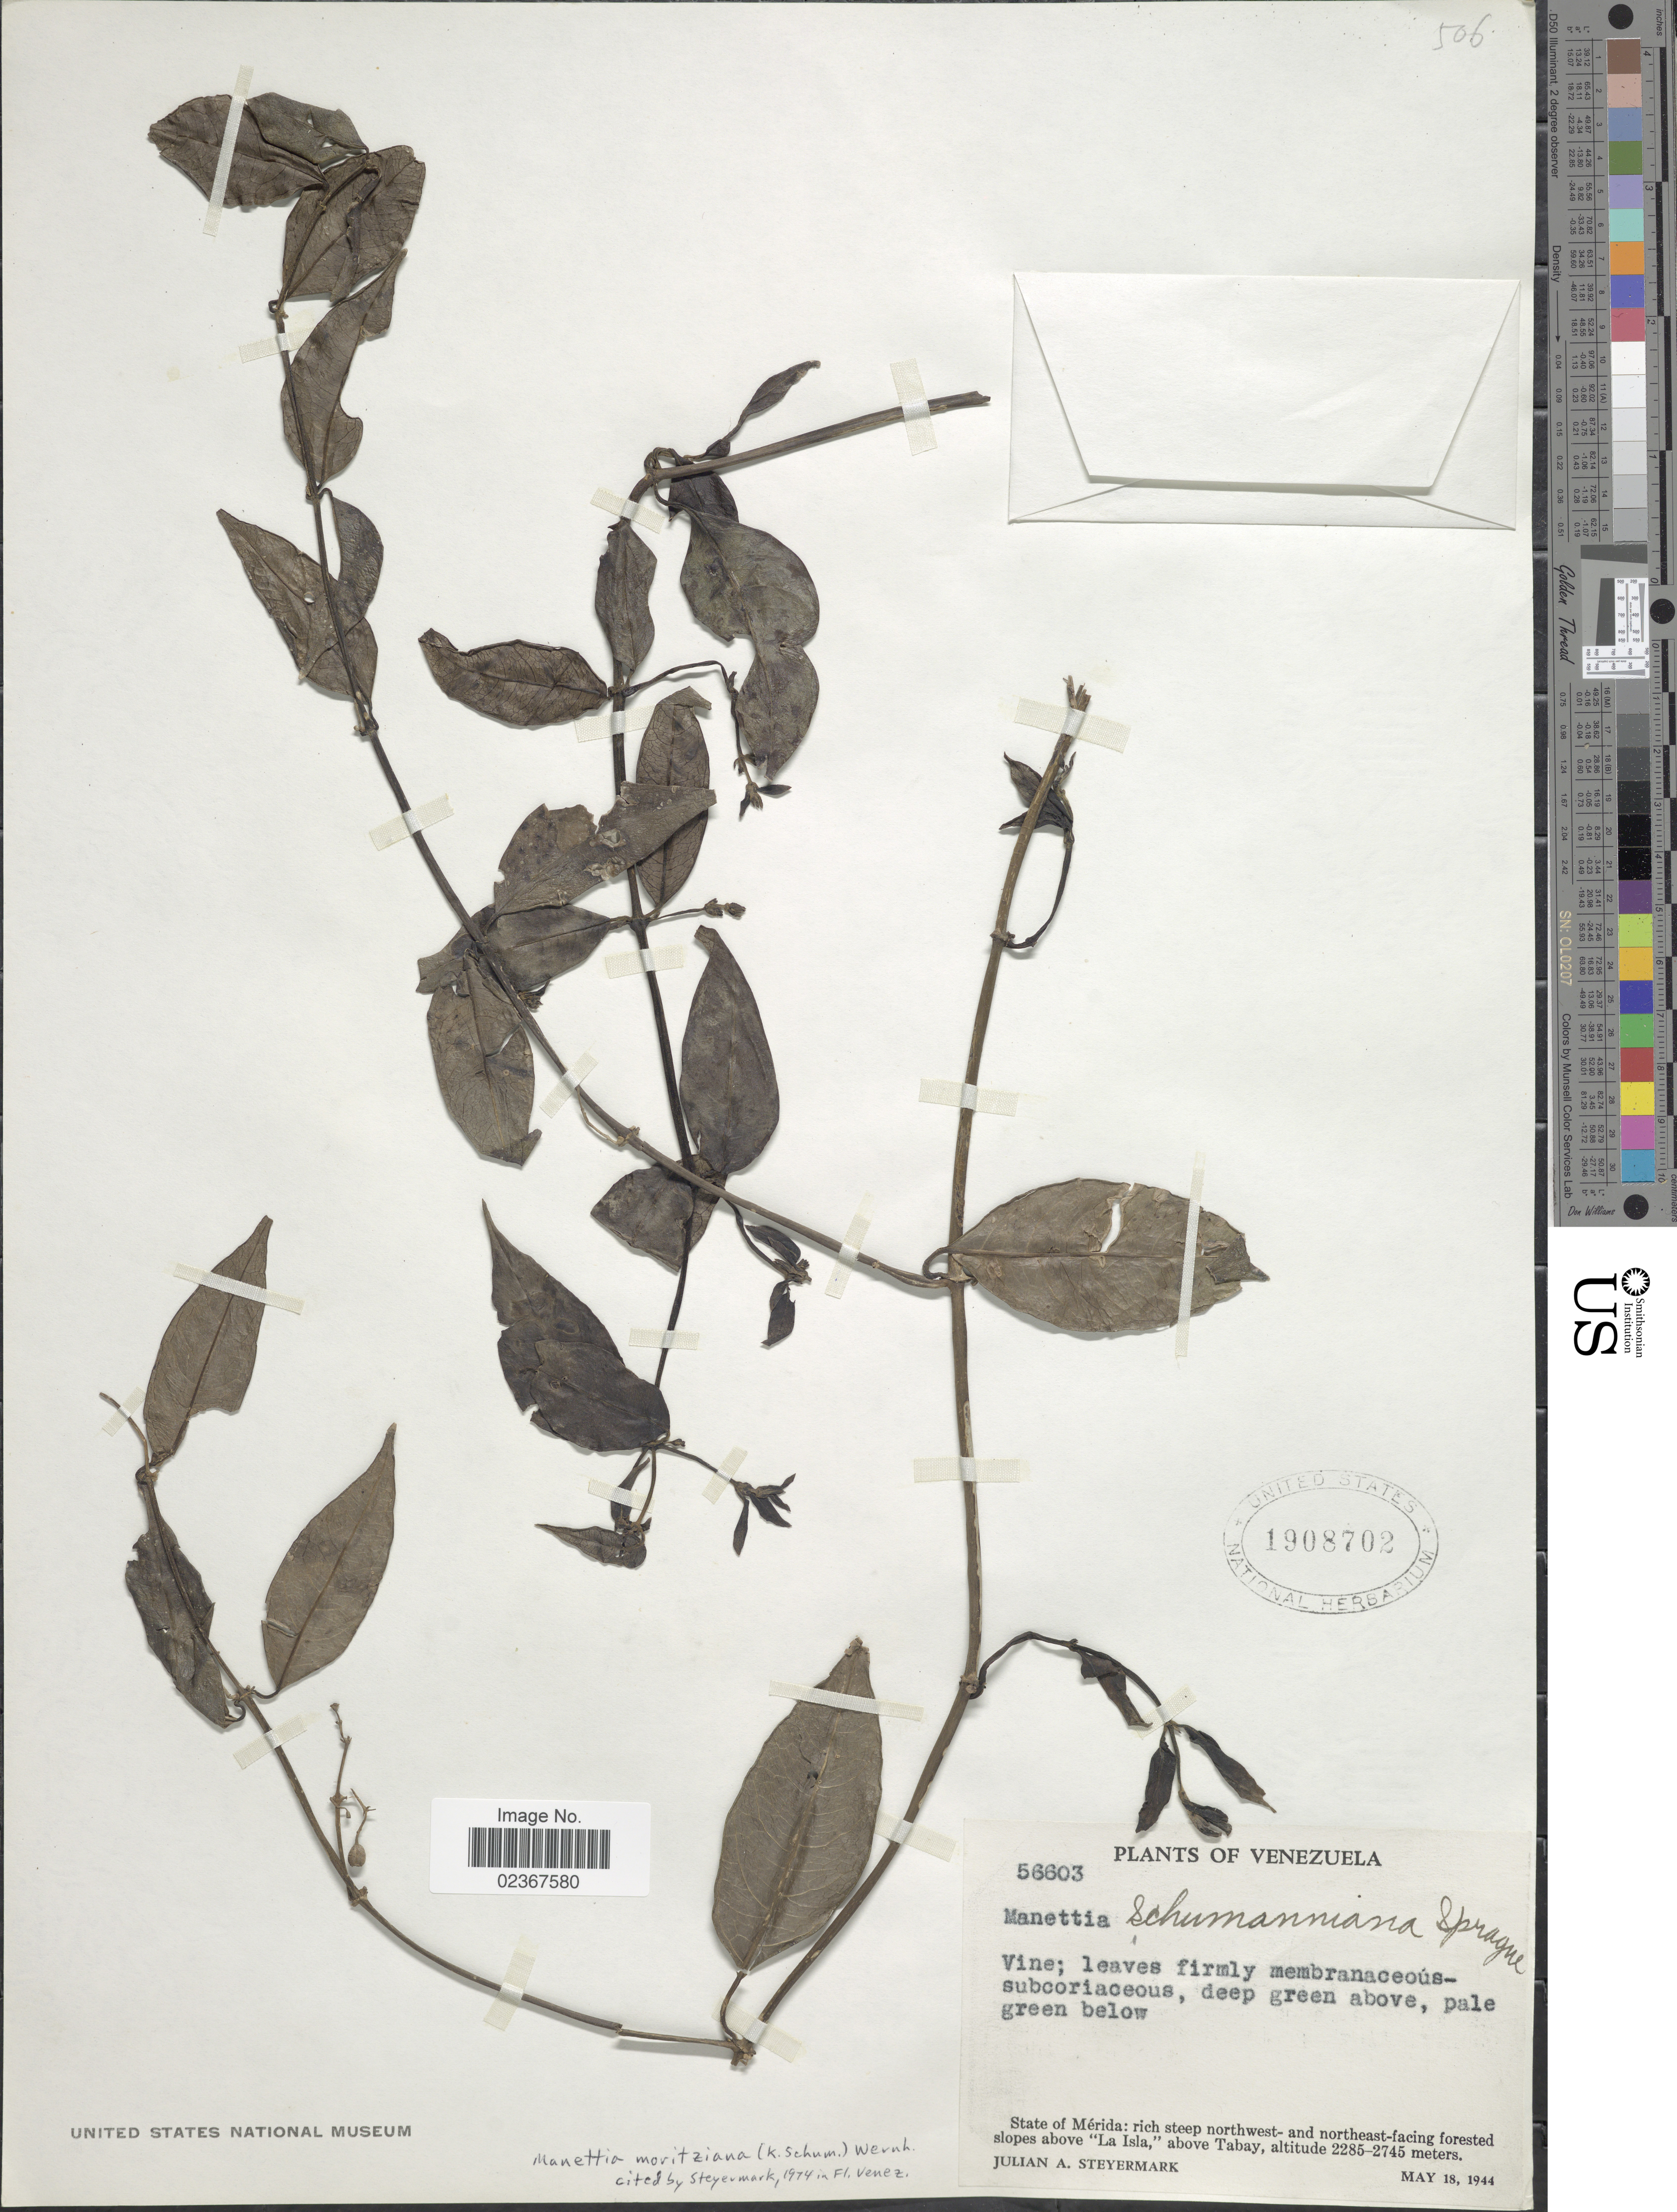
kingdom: Plantae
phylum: Tracheophyta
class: Magnoliopsida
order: Gentianales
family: Rubiaceae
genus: Manettia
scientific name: Manettia schumanniana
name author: Sprague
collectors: J. Steyermark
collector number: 56603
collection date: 1944-05-18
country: Venezuela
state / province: Mérida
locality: Rich steep northwest-and northeast-facing forested slopes above 'La Isla,' above Tabay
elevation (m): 2285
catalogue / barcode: US 1908702